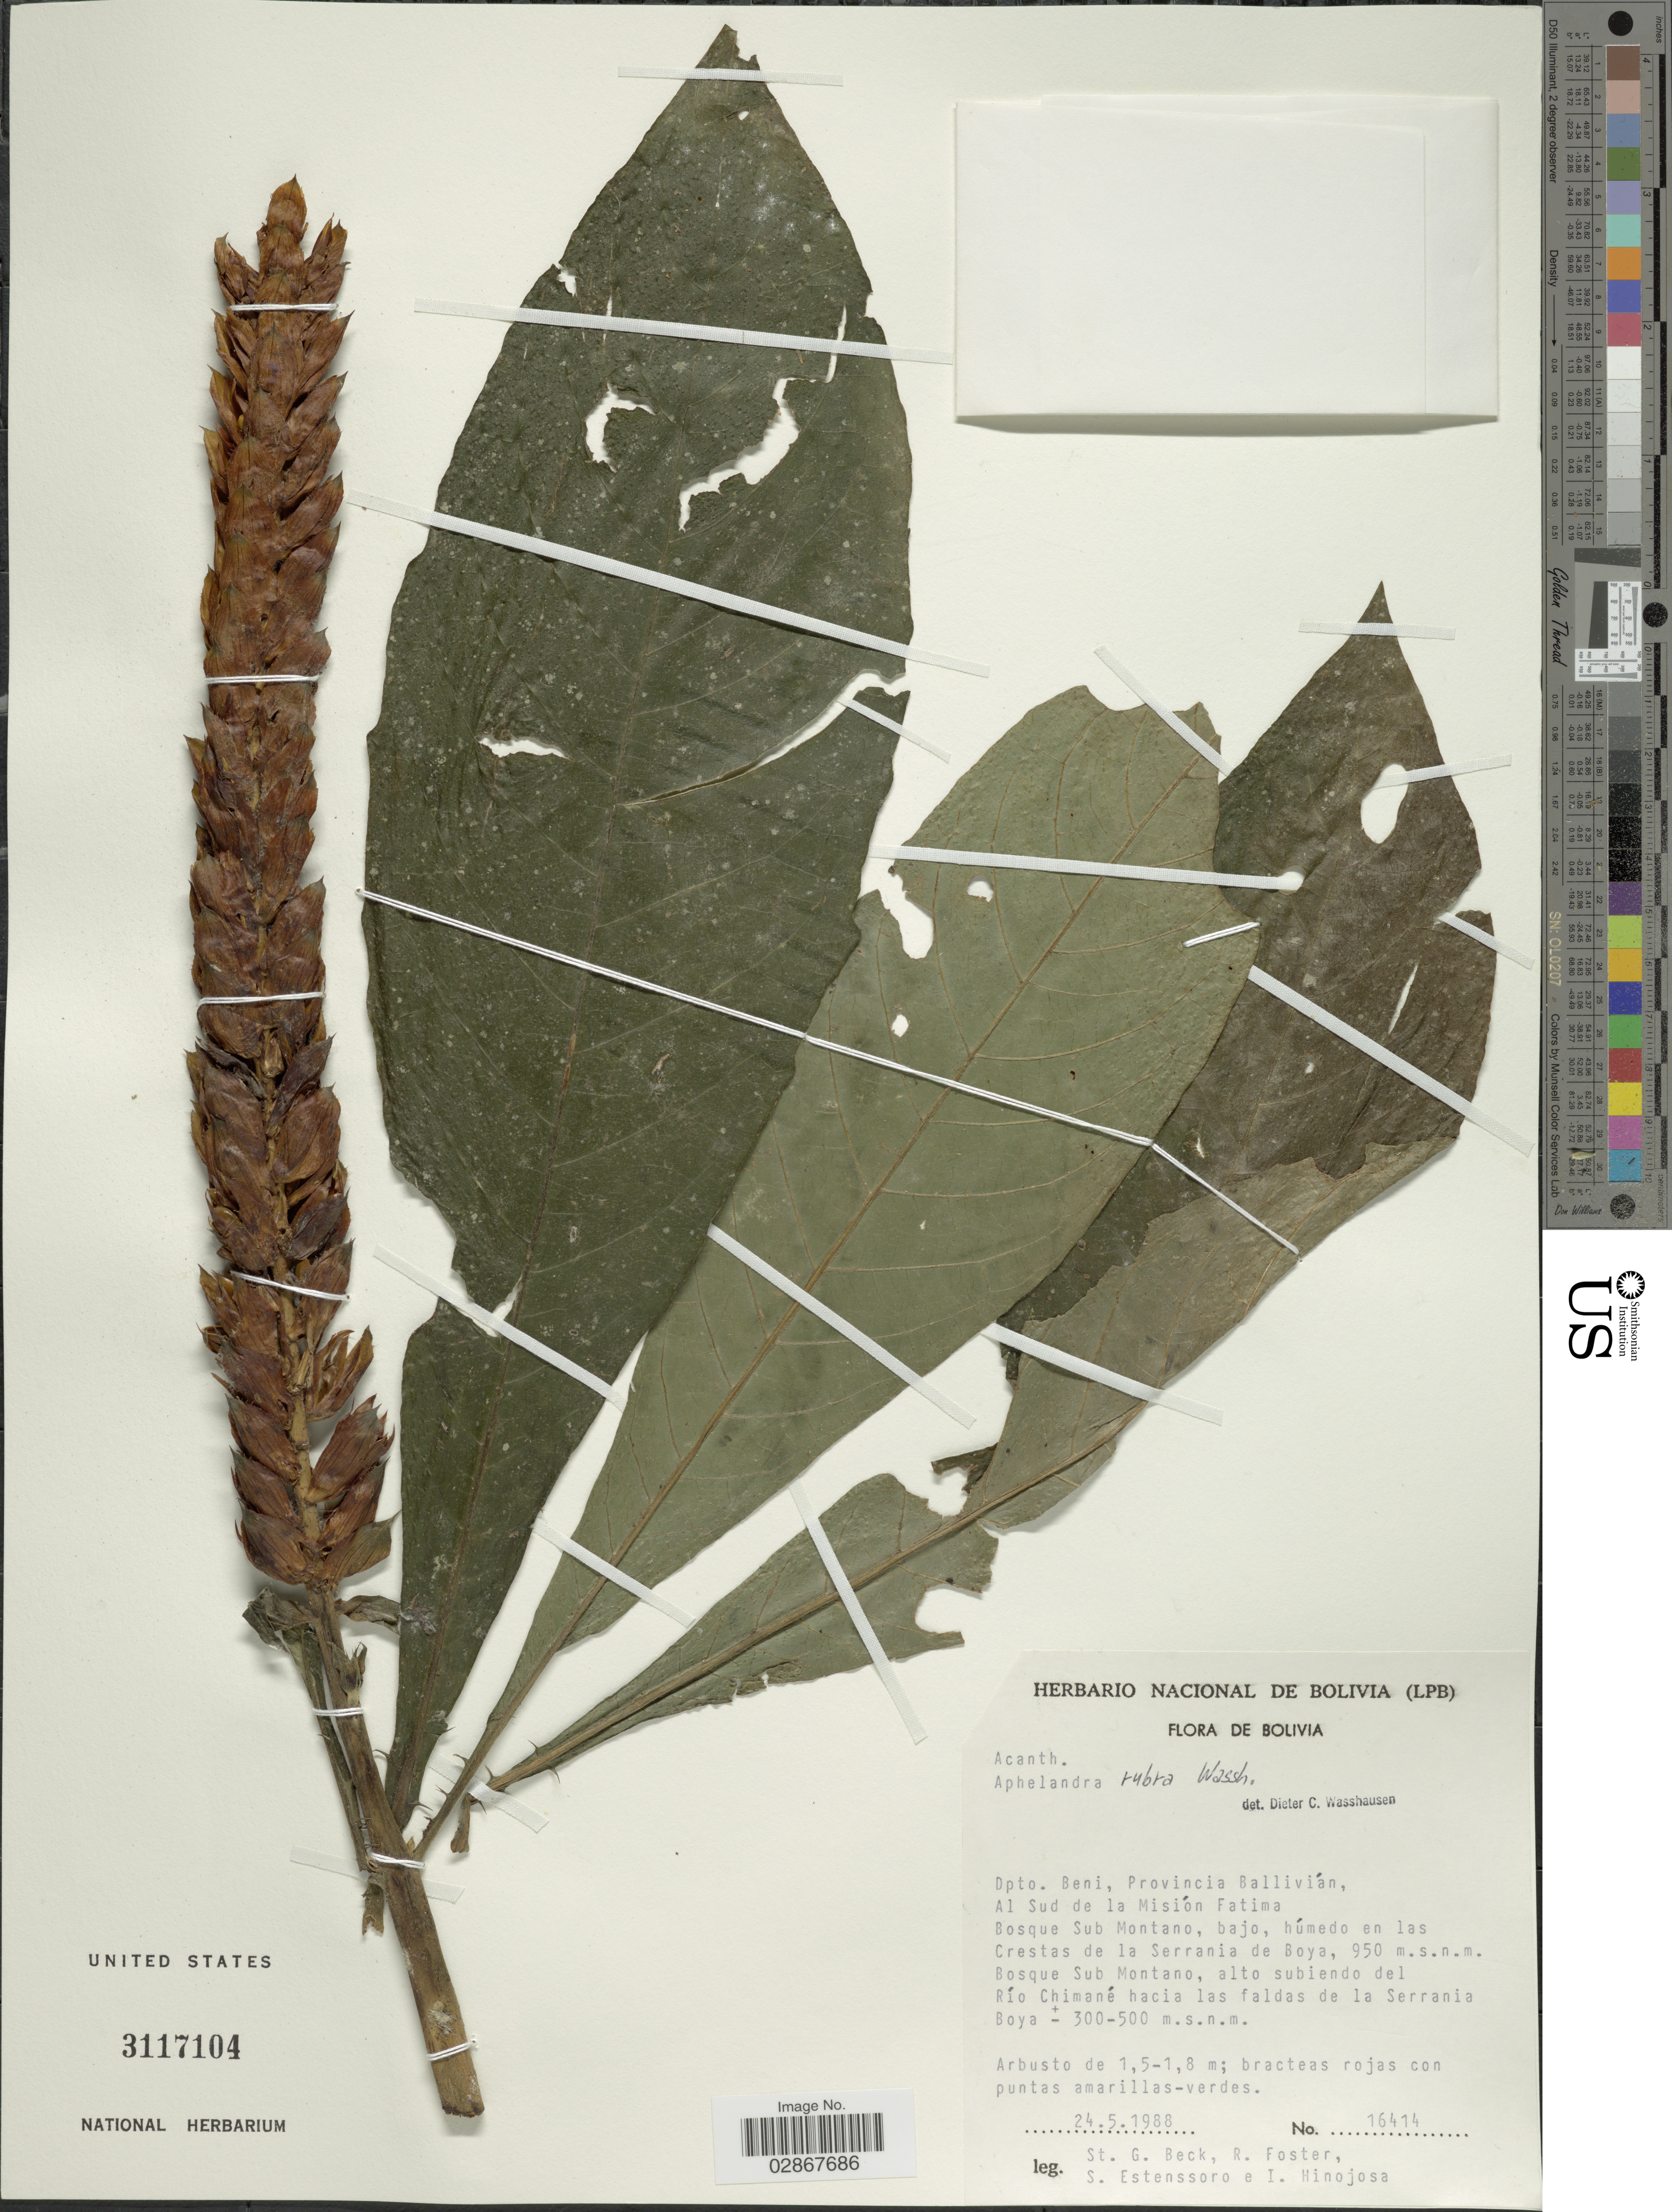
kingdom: Plantae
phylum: Tracheophyta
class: Magnoliopsida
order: Lamiales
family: Acanthaceae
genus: Aphelandra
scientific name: Aphelandra rubra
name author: Wassh.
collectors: S. G. Beck, R. Foster, S. Estenssoro & I. Hinojosa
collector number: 16414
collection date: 1988-05-24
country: Bolivia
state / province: Beni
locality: Dpto. Beni, Provincia Ballivián, Al Sud de la Misión Fatima. En las Crestas de la Serrania de Boya, Bosque Sub Montano, alto subiendo del Río Chimané hacia las faldas de la Serrania Boya.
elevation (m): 300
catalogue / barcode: US 3117104